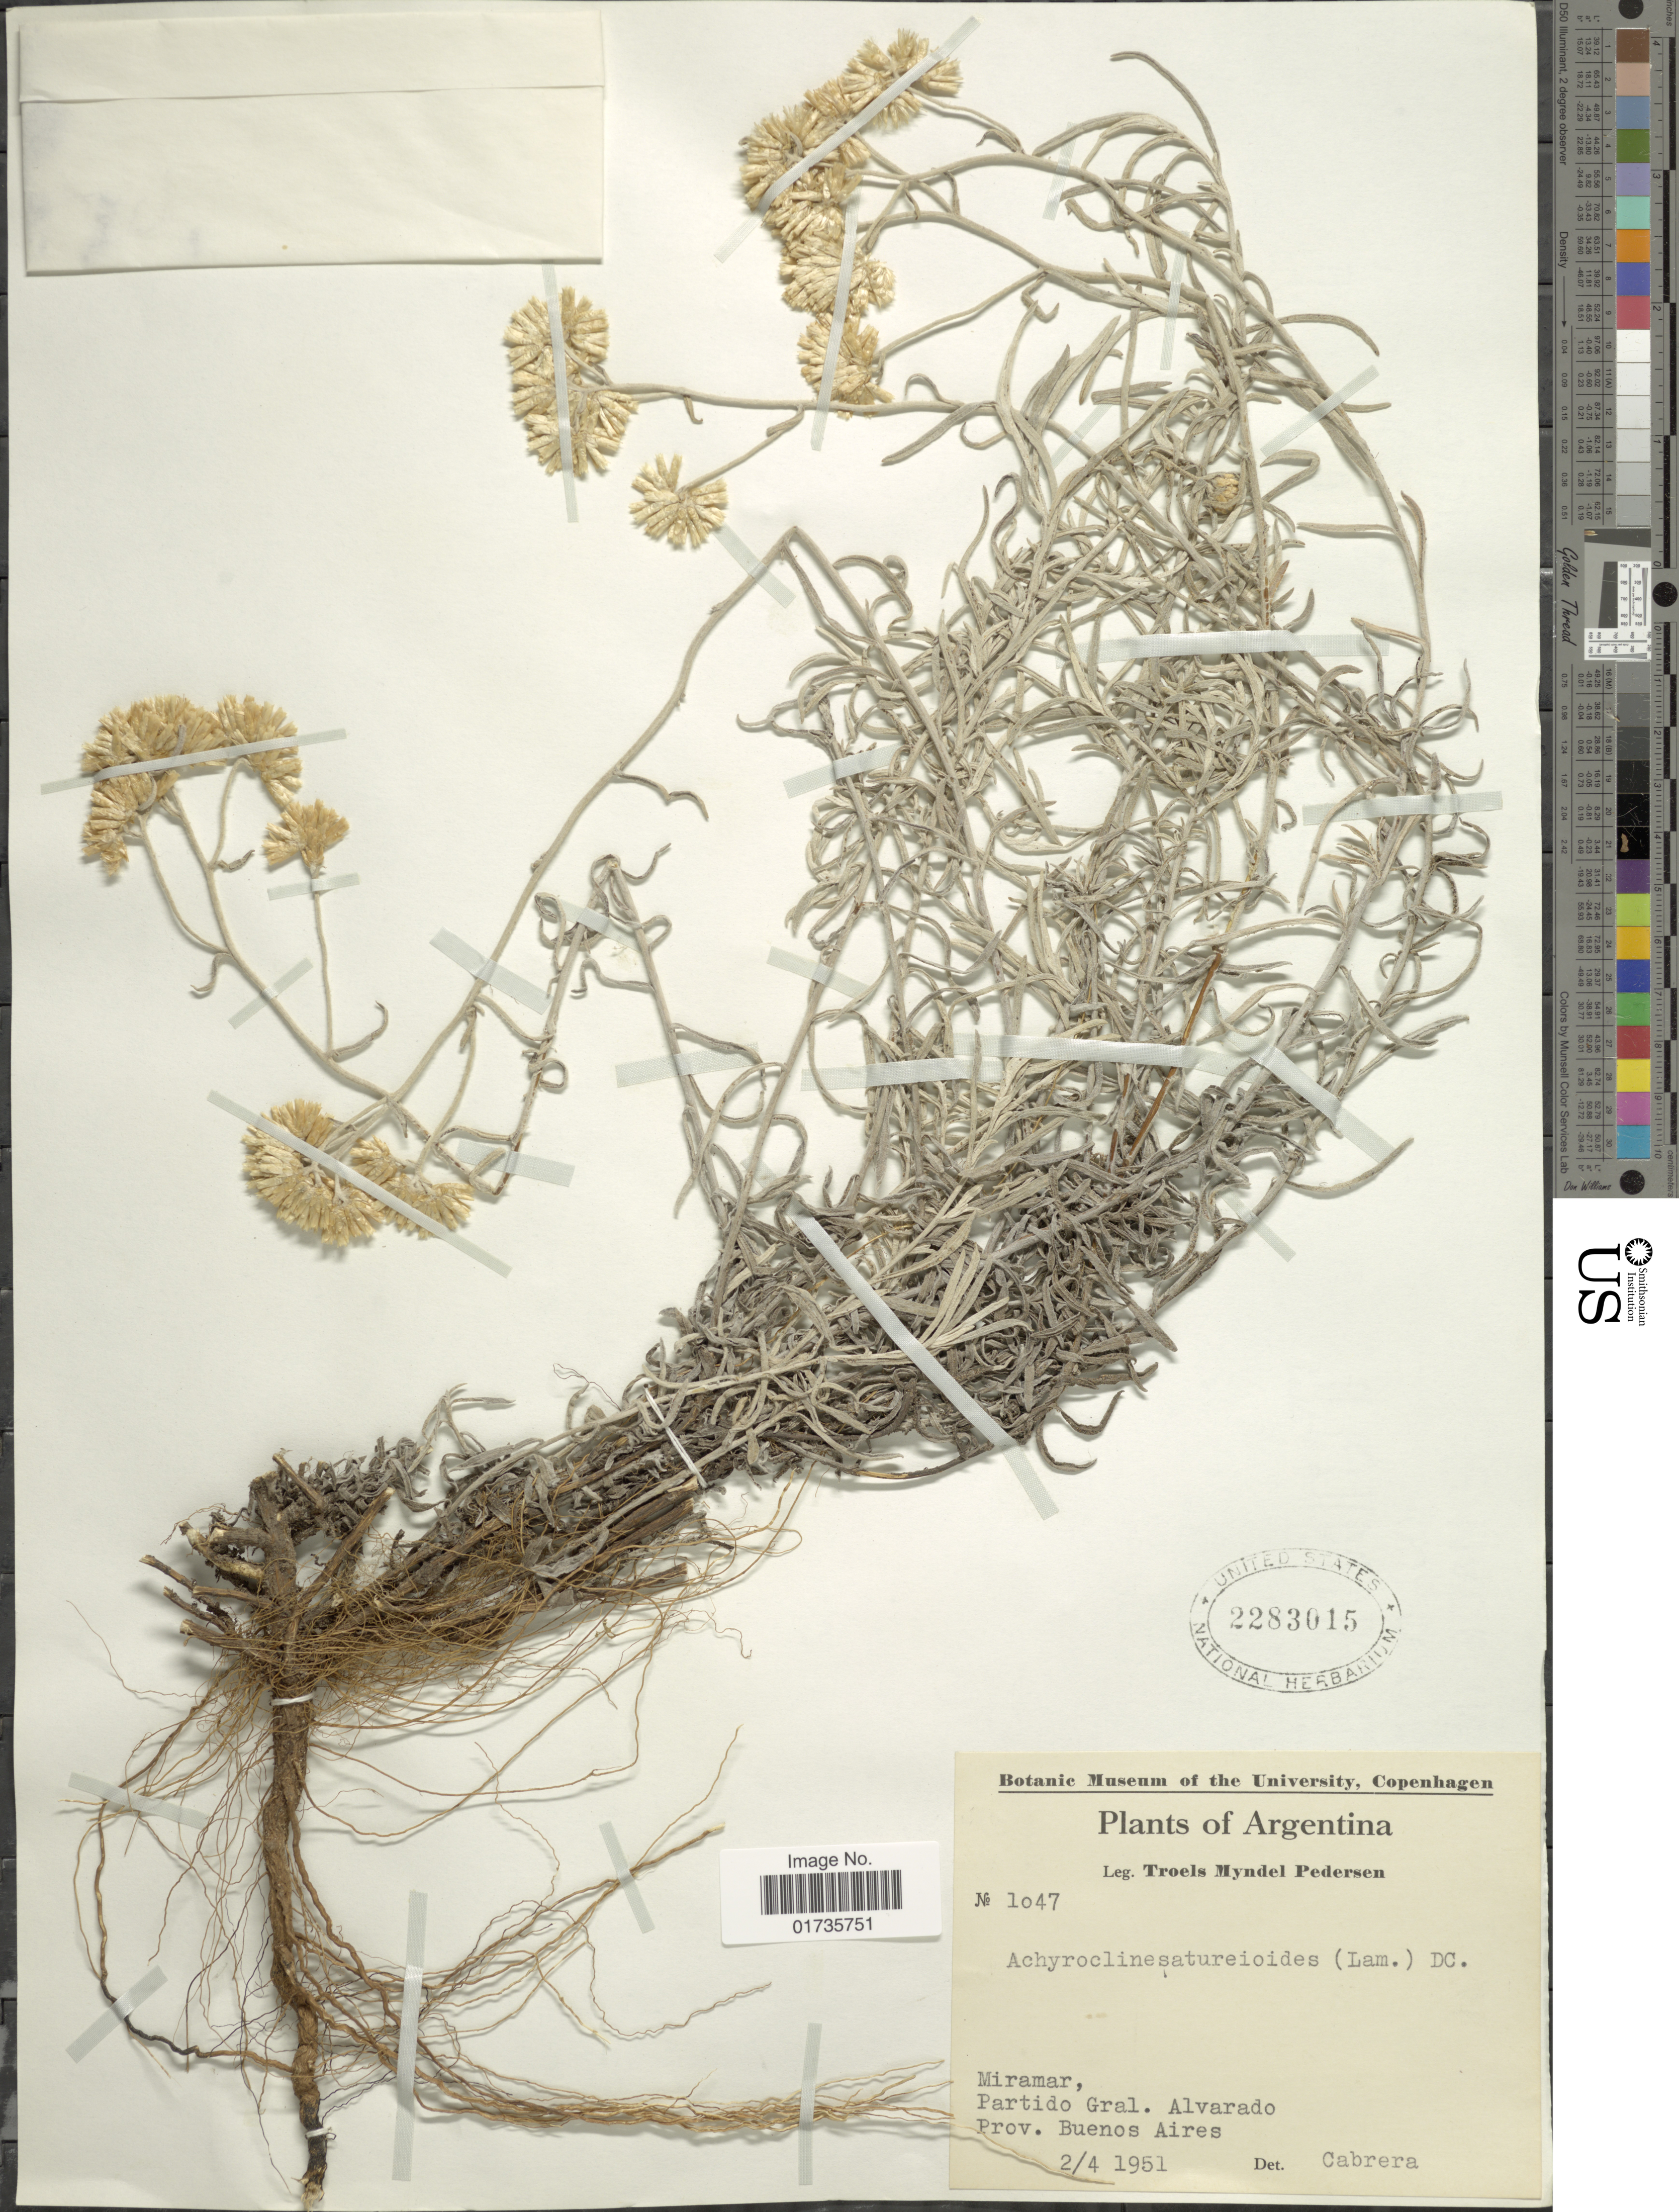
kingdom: Plantae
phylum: Tracheophyta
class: Magnoliopsida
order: Asterales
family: Asteraceae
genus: Achyrocline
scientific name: Achyrocline satureioides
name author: (Lam.) DC.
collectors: T. Pederson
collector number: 1047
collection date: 1951-04-02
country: Argentina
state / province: Buenos Aires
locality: Miramar, partido Gral. Alvarado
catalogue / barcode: US 2283015